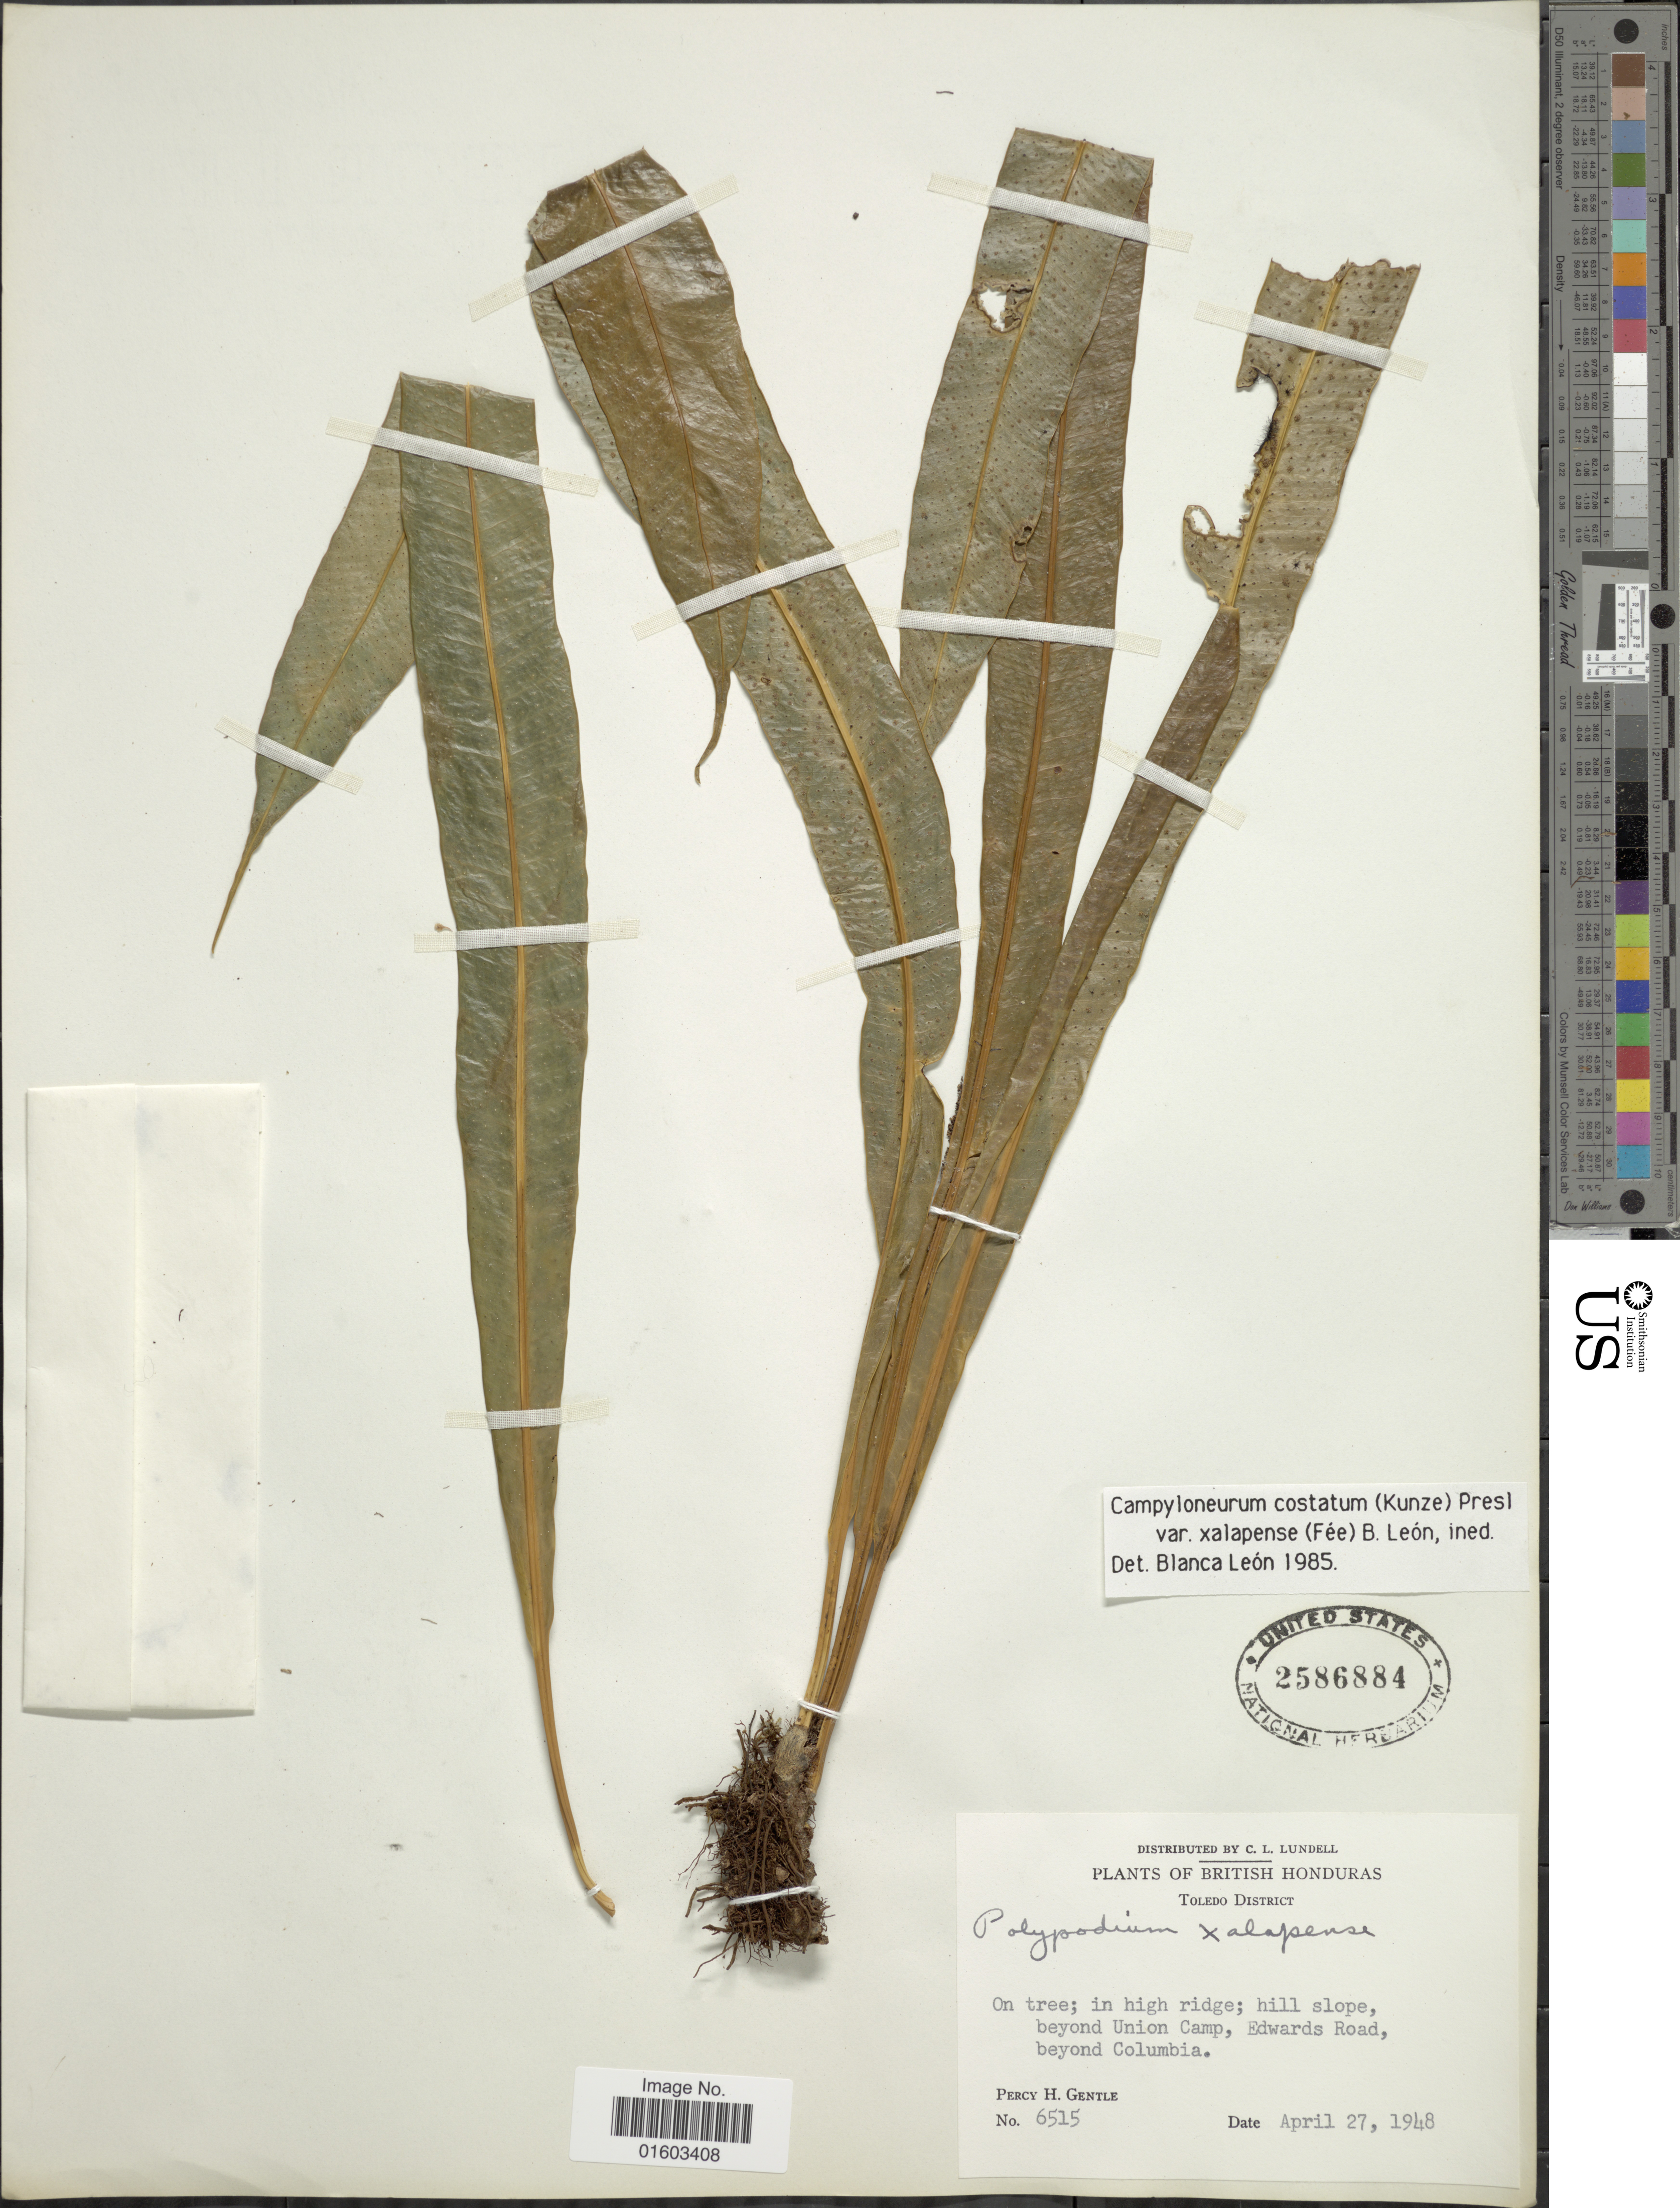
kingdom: Plantae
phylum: Tracheophyta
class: Polypodiopsida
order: Polypodiales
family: Polypodiaceae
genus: Campyloneurum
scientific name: Campyloneurum xalapense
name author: Fée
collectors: P. H. Gentle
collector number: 6515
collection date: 1948-04-27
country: Belize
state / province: Toledo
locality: Toledo District. Hill slopes, beyond Union Camp, Edwards Road, beyond Columbia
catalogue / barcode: US 2586884